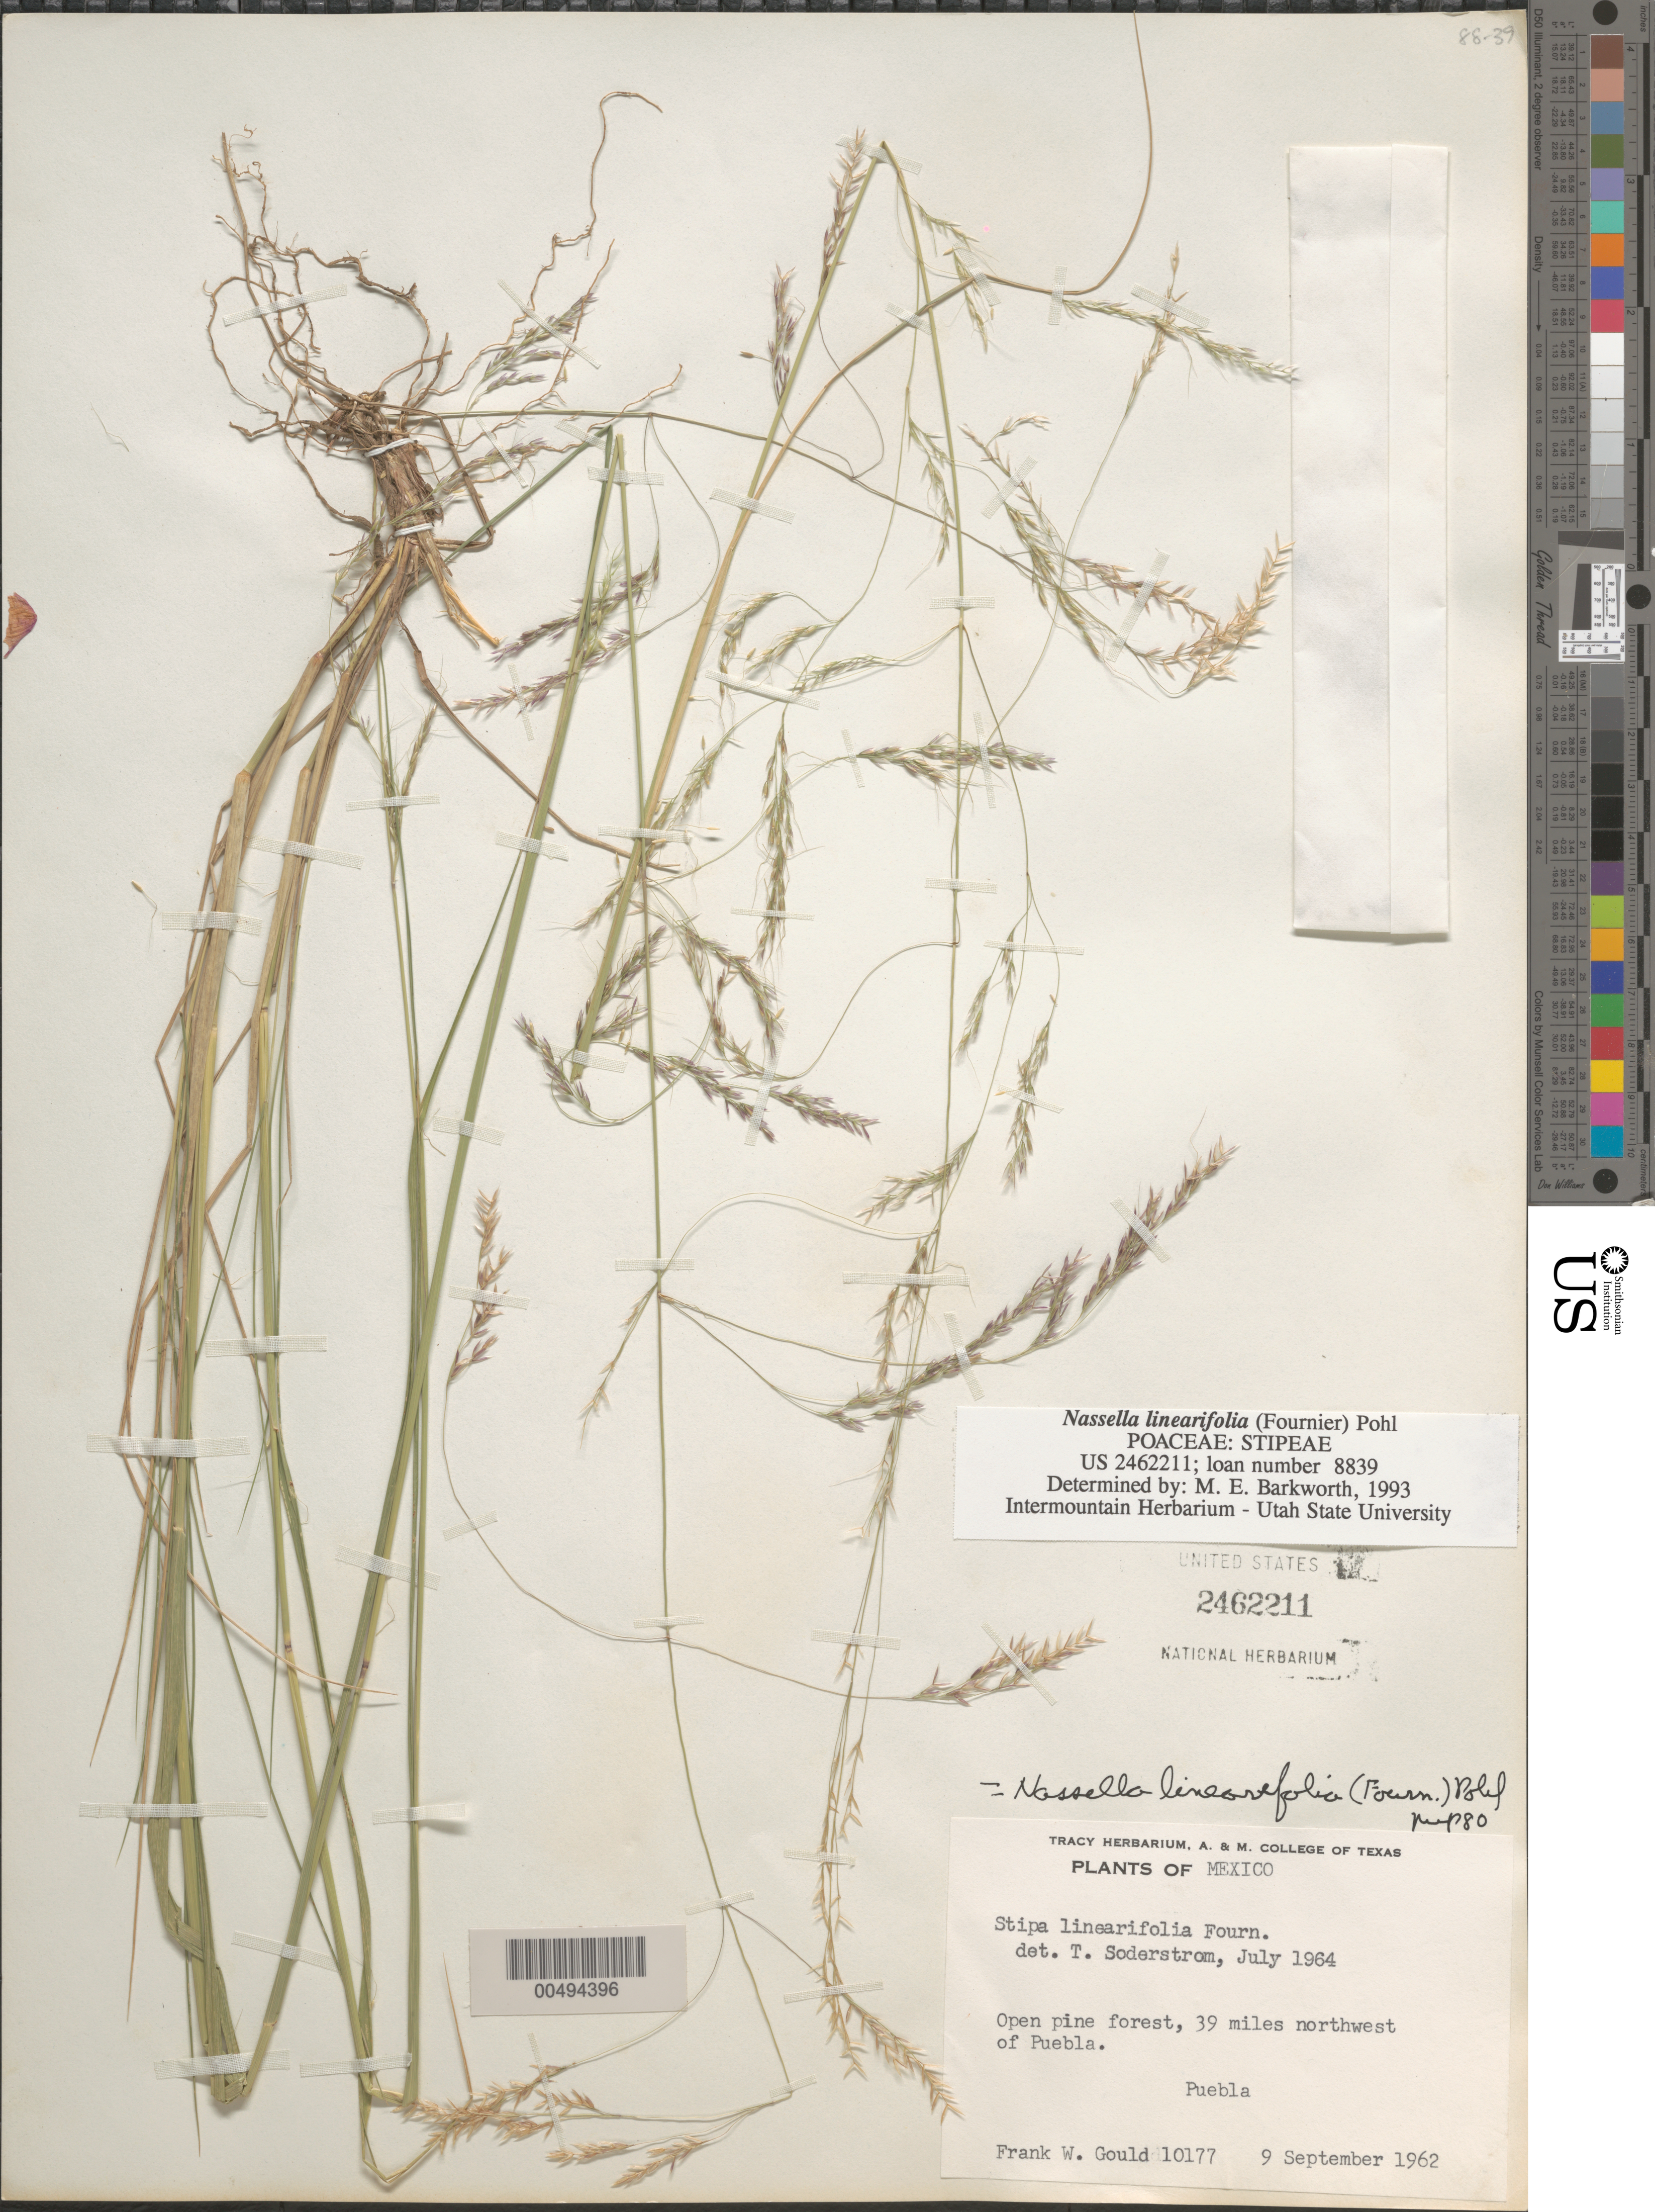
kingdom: Plantae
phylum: Tracheophyta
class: Liliopsida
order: Poales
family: Poaceae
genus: Nassella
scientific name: Nassella linearifolia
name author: (E. Fourn.) R.W. Pohl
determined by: Barkworth, M. E.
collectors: F. W. Gould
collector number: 10177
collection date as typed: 9 Sep 1962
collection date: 1962-09-09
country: Mexico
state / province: Puebla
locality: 39 mi NW of Puebla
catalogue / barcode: US 2462211